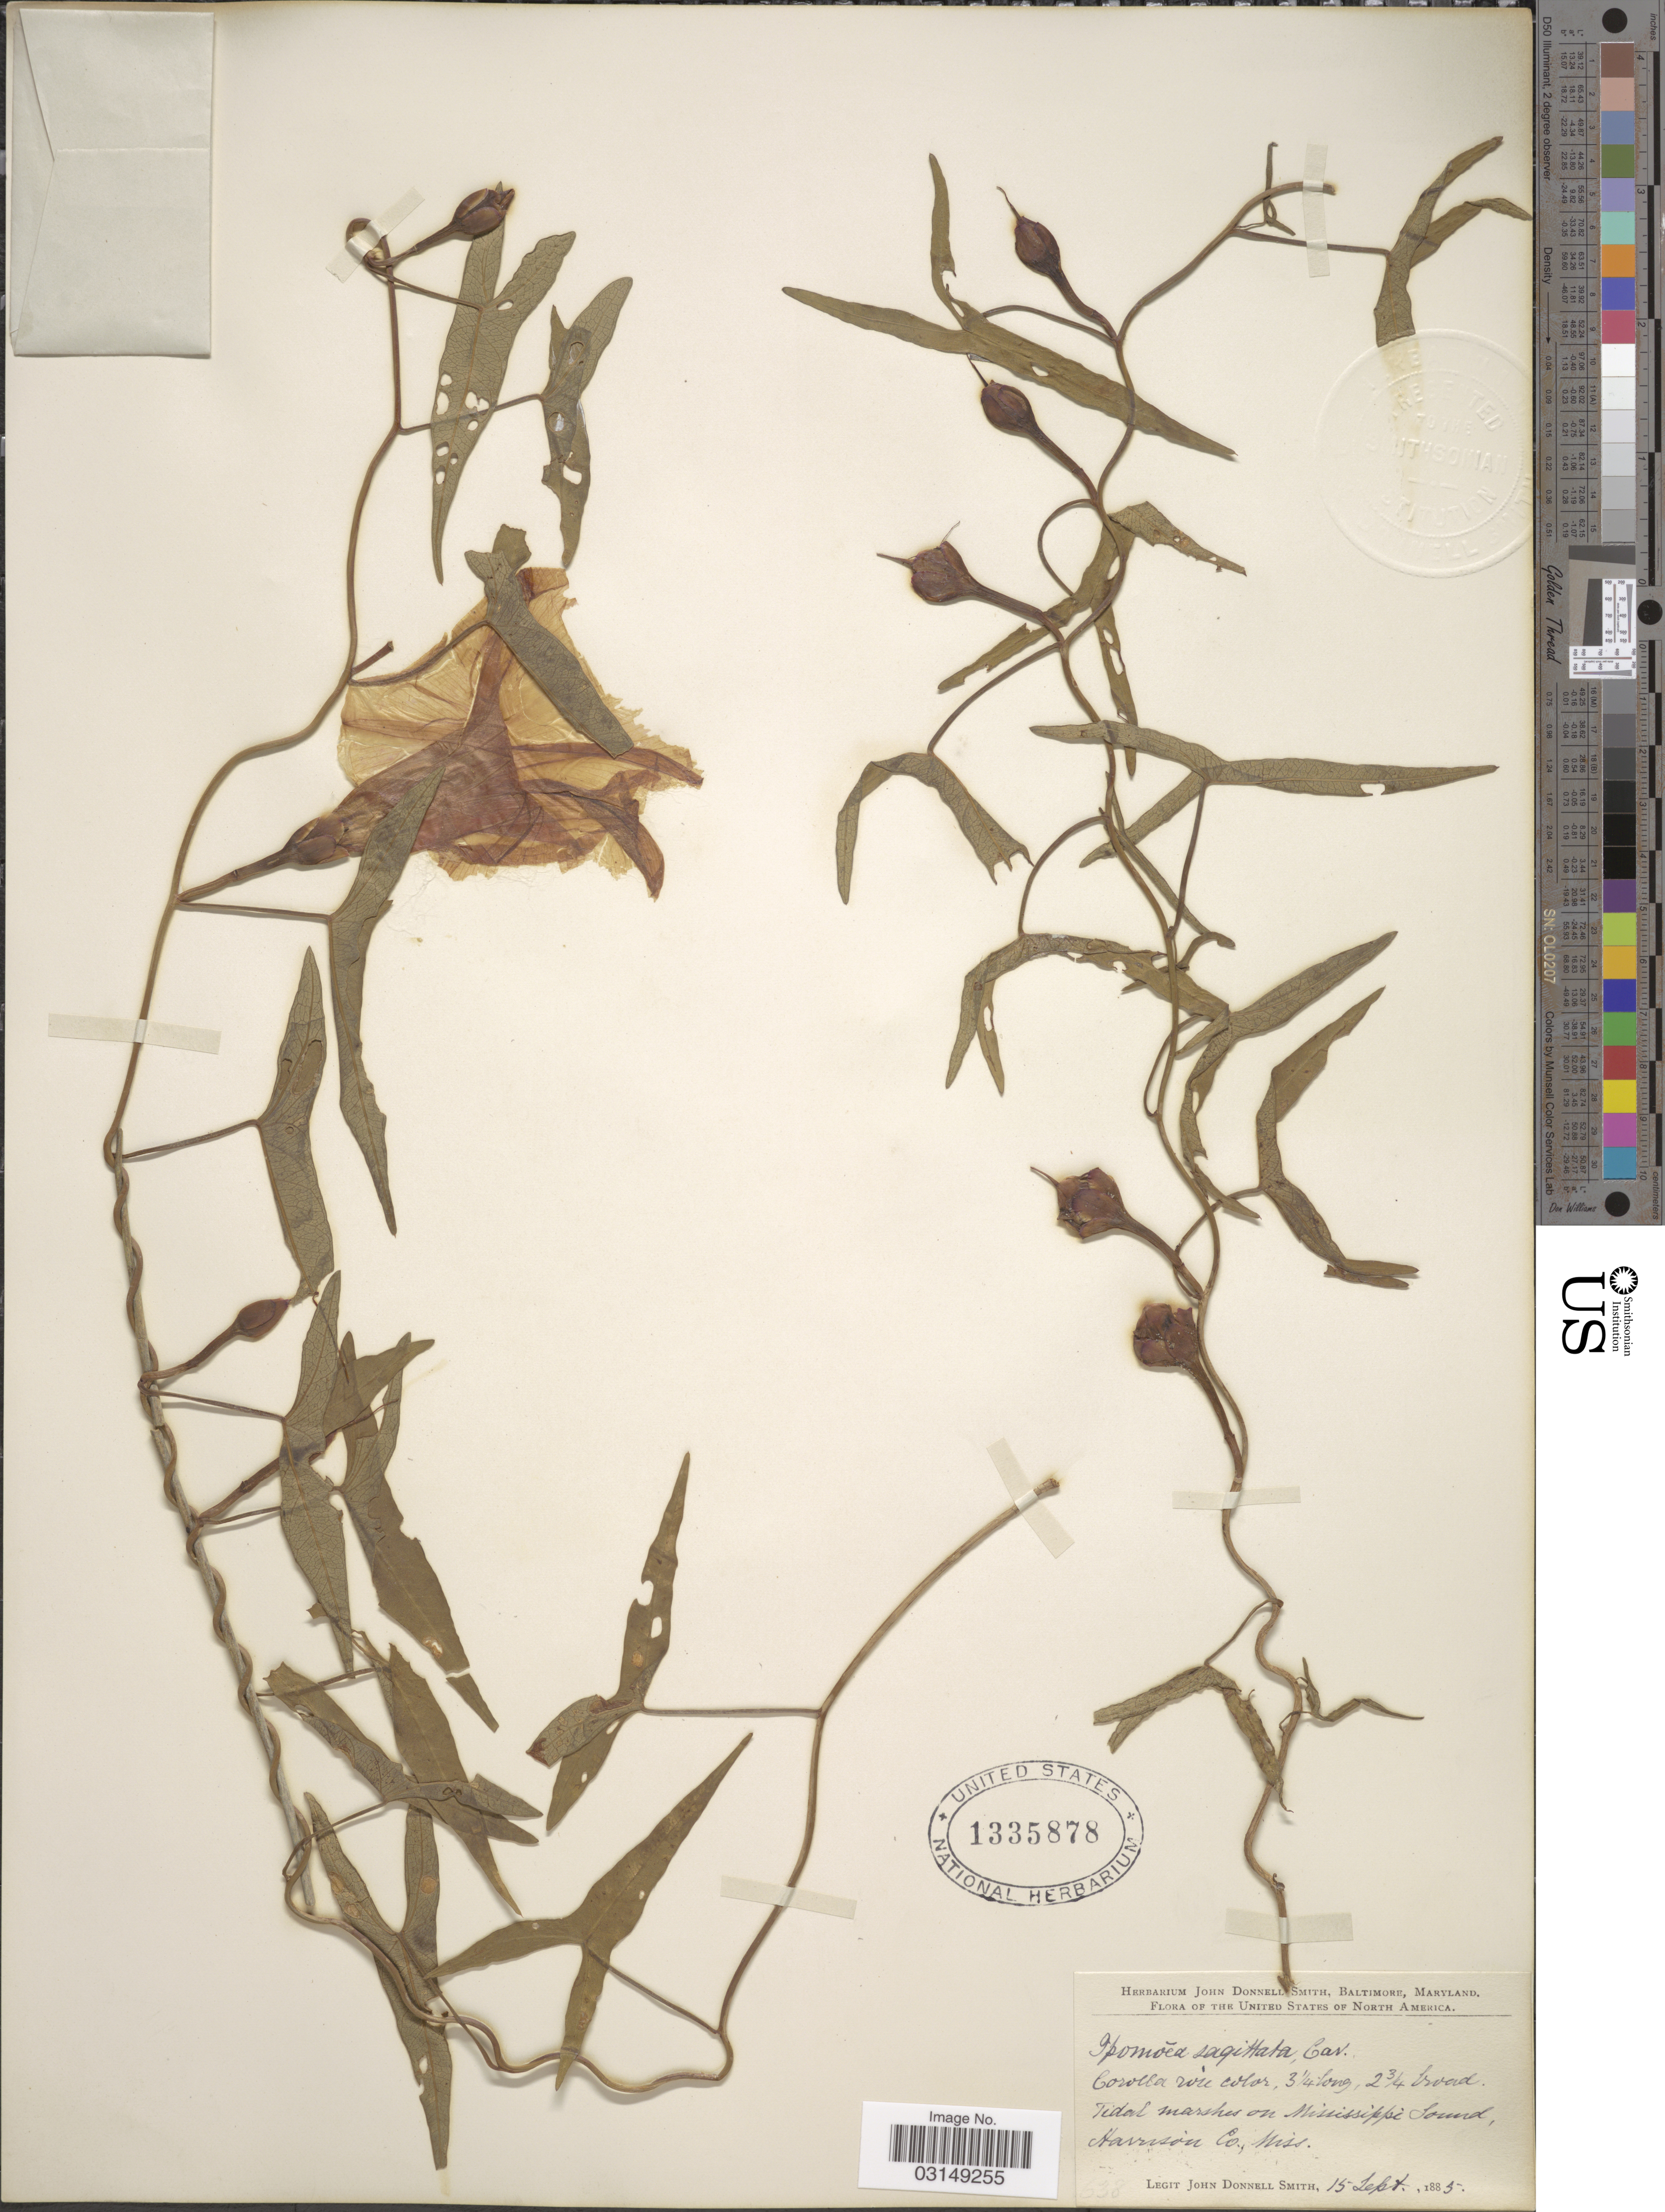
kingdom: Plantae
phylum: Tracheophyta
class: Magnoliopsida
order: Solanales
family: Convolvulaceae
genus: Ipomoea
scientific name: Ipomoea sagittata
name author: Poir.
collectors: J. Donnell Smith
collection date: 1885-09-15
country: United States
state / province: Mississippi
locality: Tidal marshes on Mississippi Sound, Harrison Co., Miss.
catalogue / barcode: US 1335878